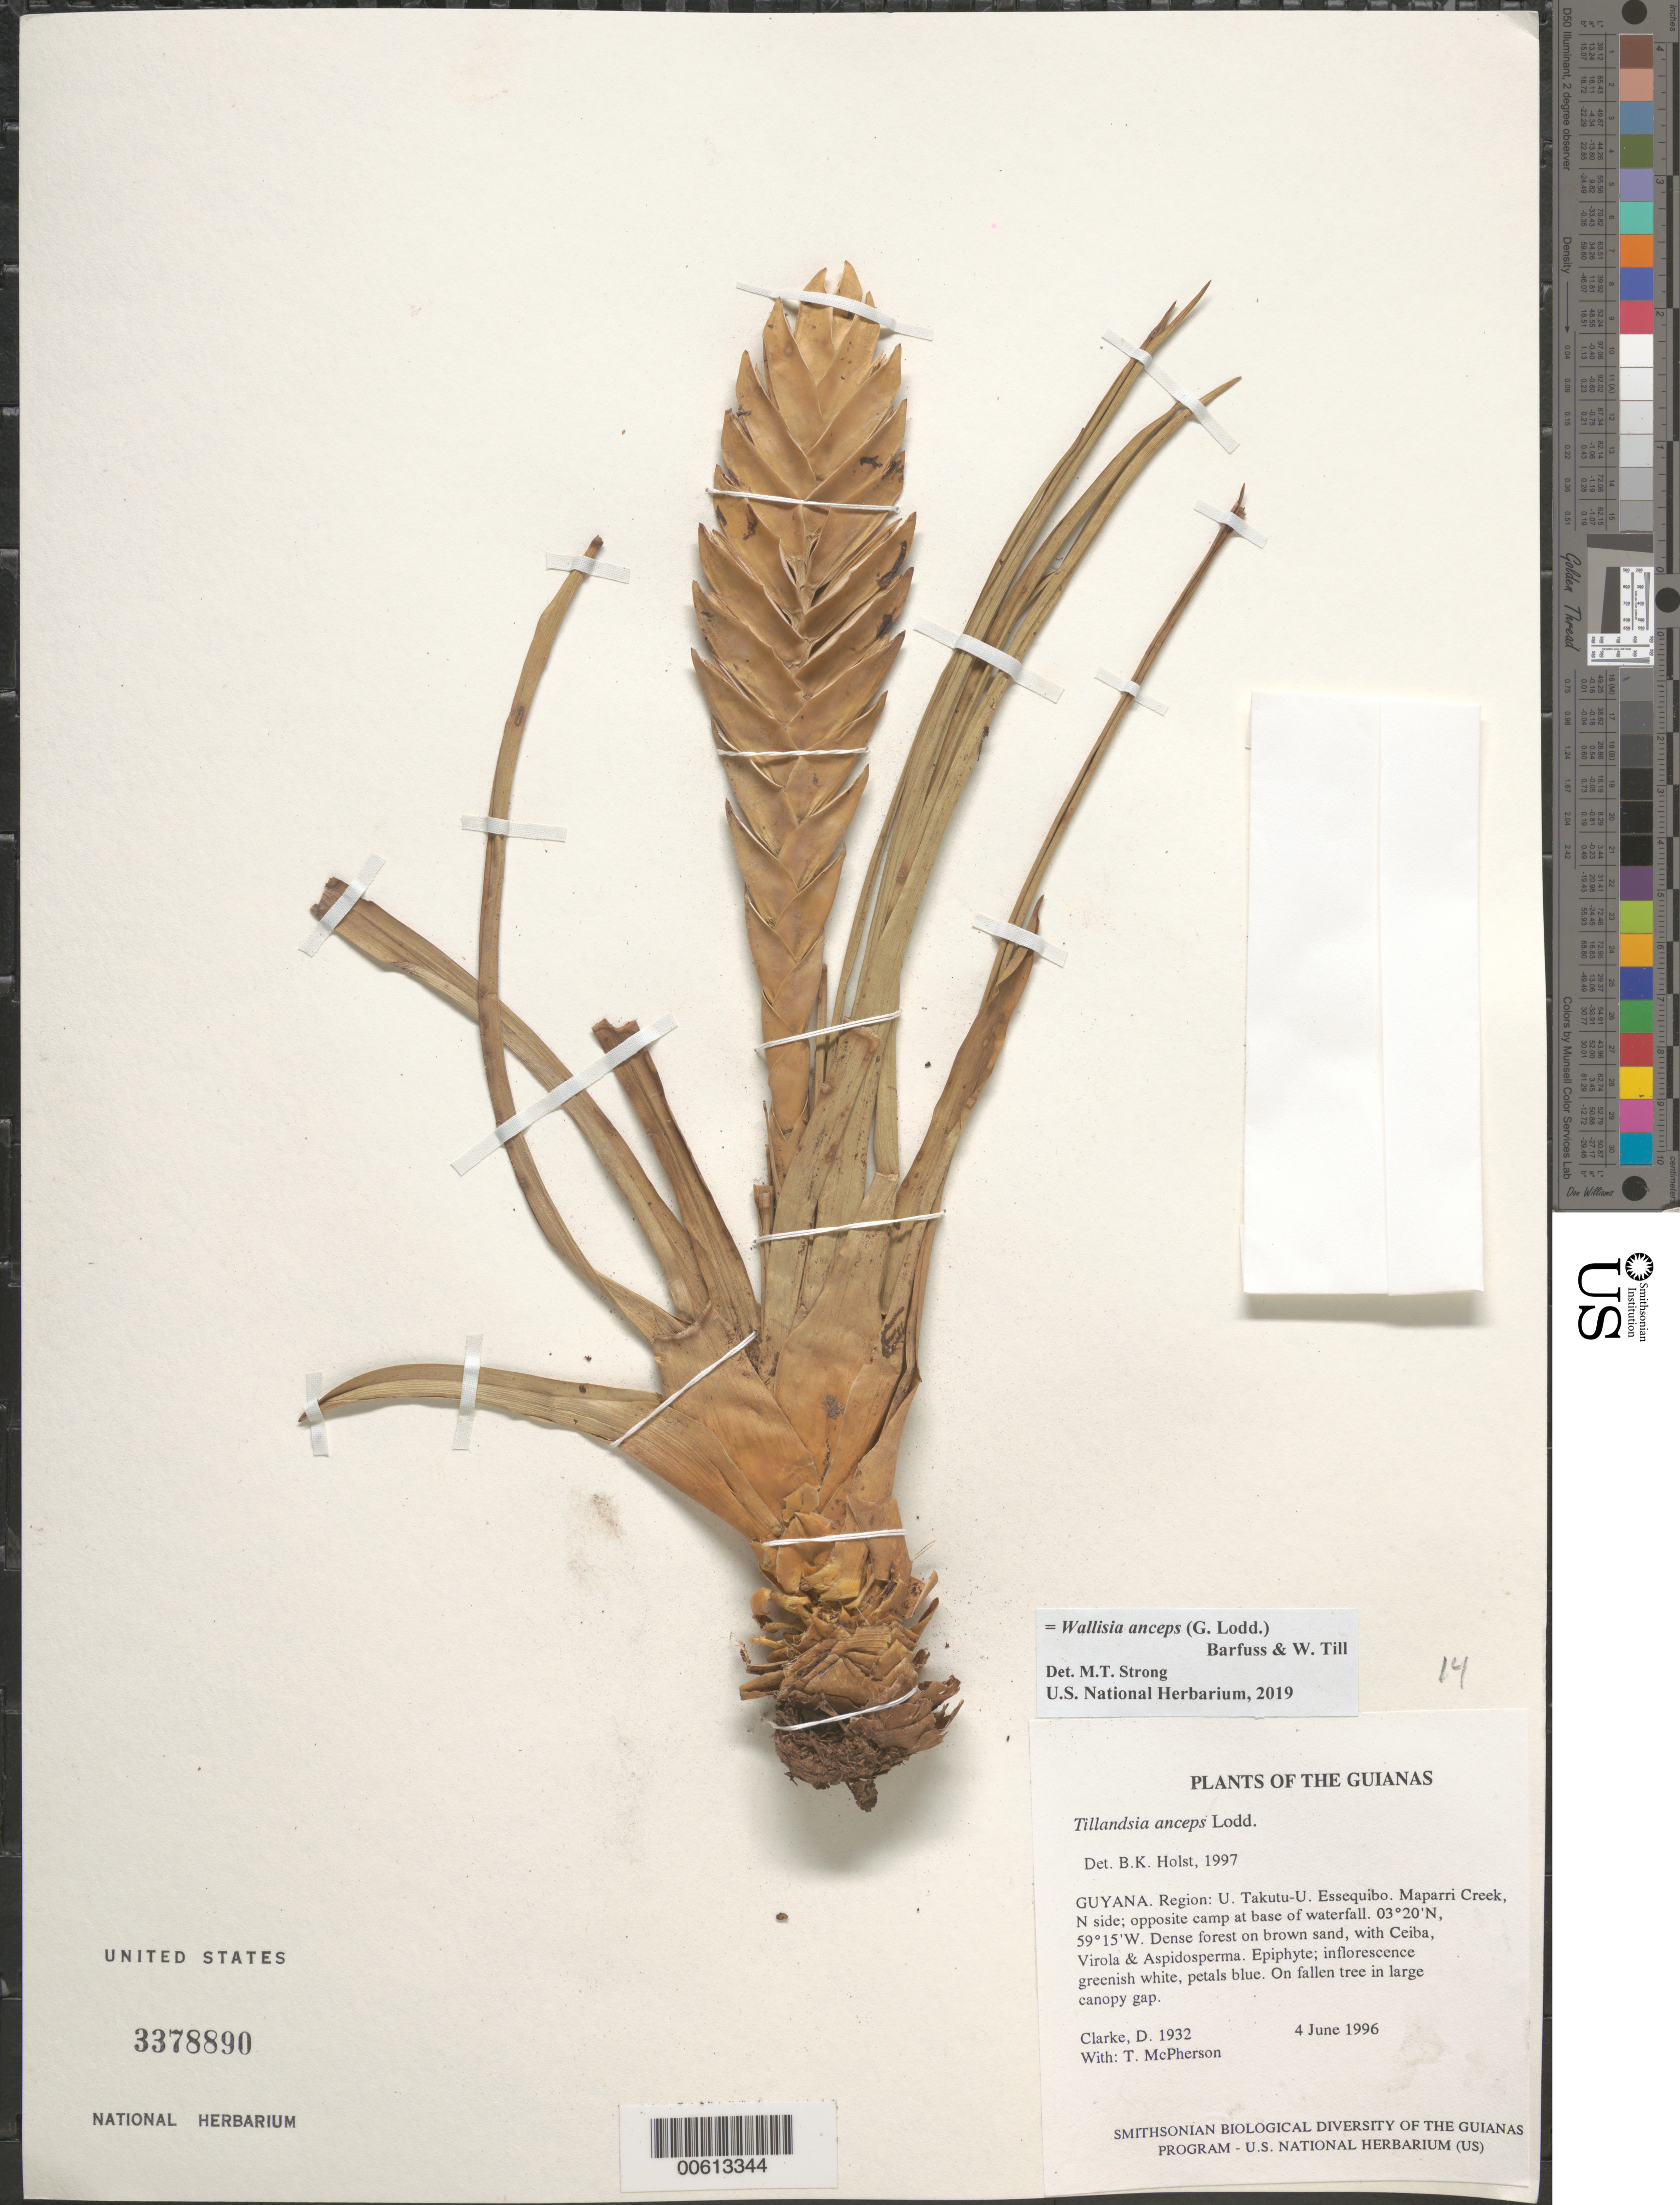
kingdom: Plantae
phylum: Tracheophyta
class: Liliopsida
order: Poales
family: Bromeliaceae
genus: Wallisia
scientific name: Wallisia anceps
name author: (G. Lodd.) Barfuss & W. Till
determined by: Strong, Mark T., (BOT), Smithsonian Institution - National Museum of Natural History (UNITED STATES)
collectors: H. D. Clarke & T. McPherson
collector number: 1932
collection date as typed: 4 June 1996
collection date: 1996-06-04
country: Guyana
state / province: U. Takutu-U. Essequibo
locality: Maparri Creek, N side; opposite camp at base of waterfall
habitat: Dense forest on brown sand, with Ceiba, Virola & Aspidosperma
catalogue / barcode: US 3378890